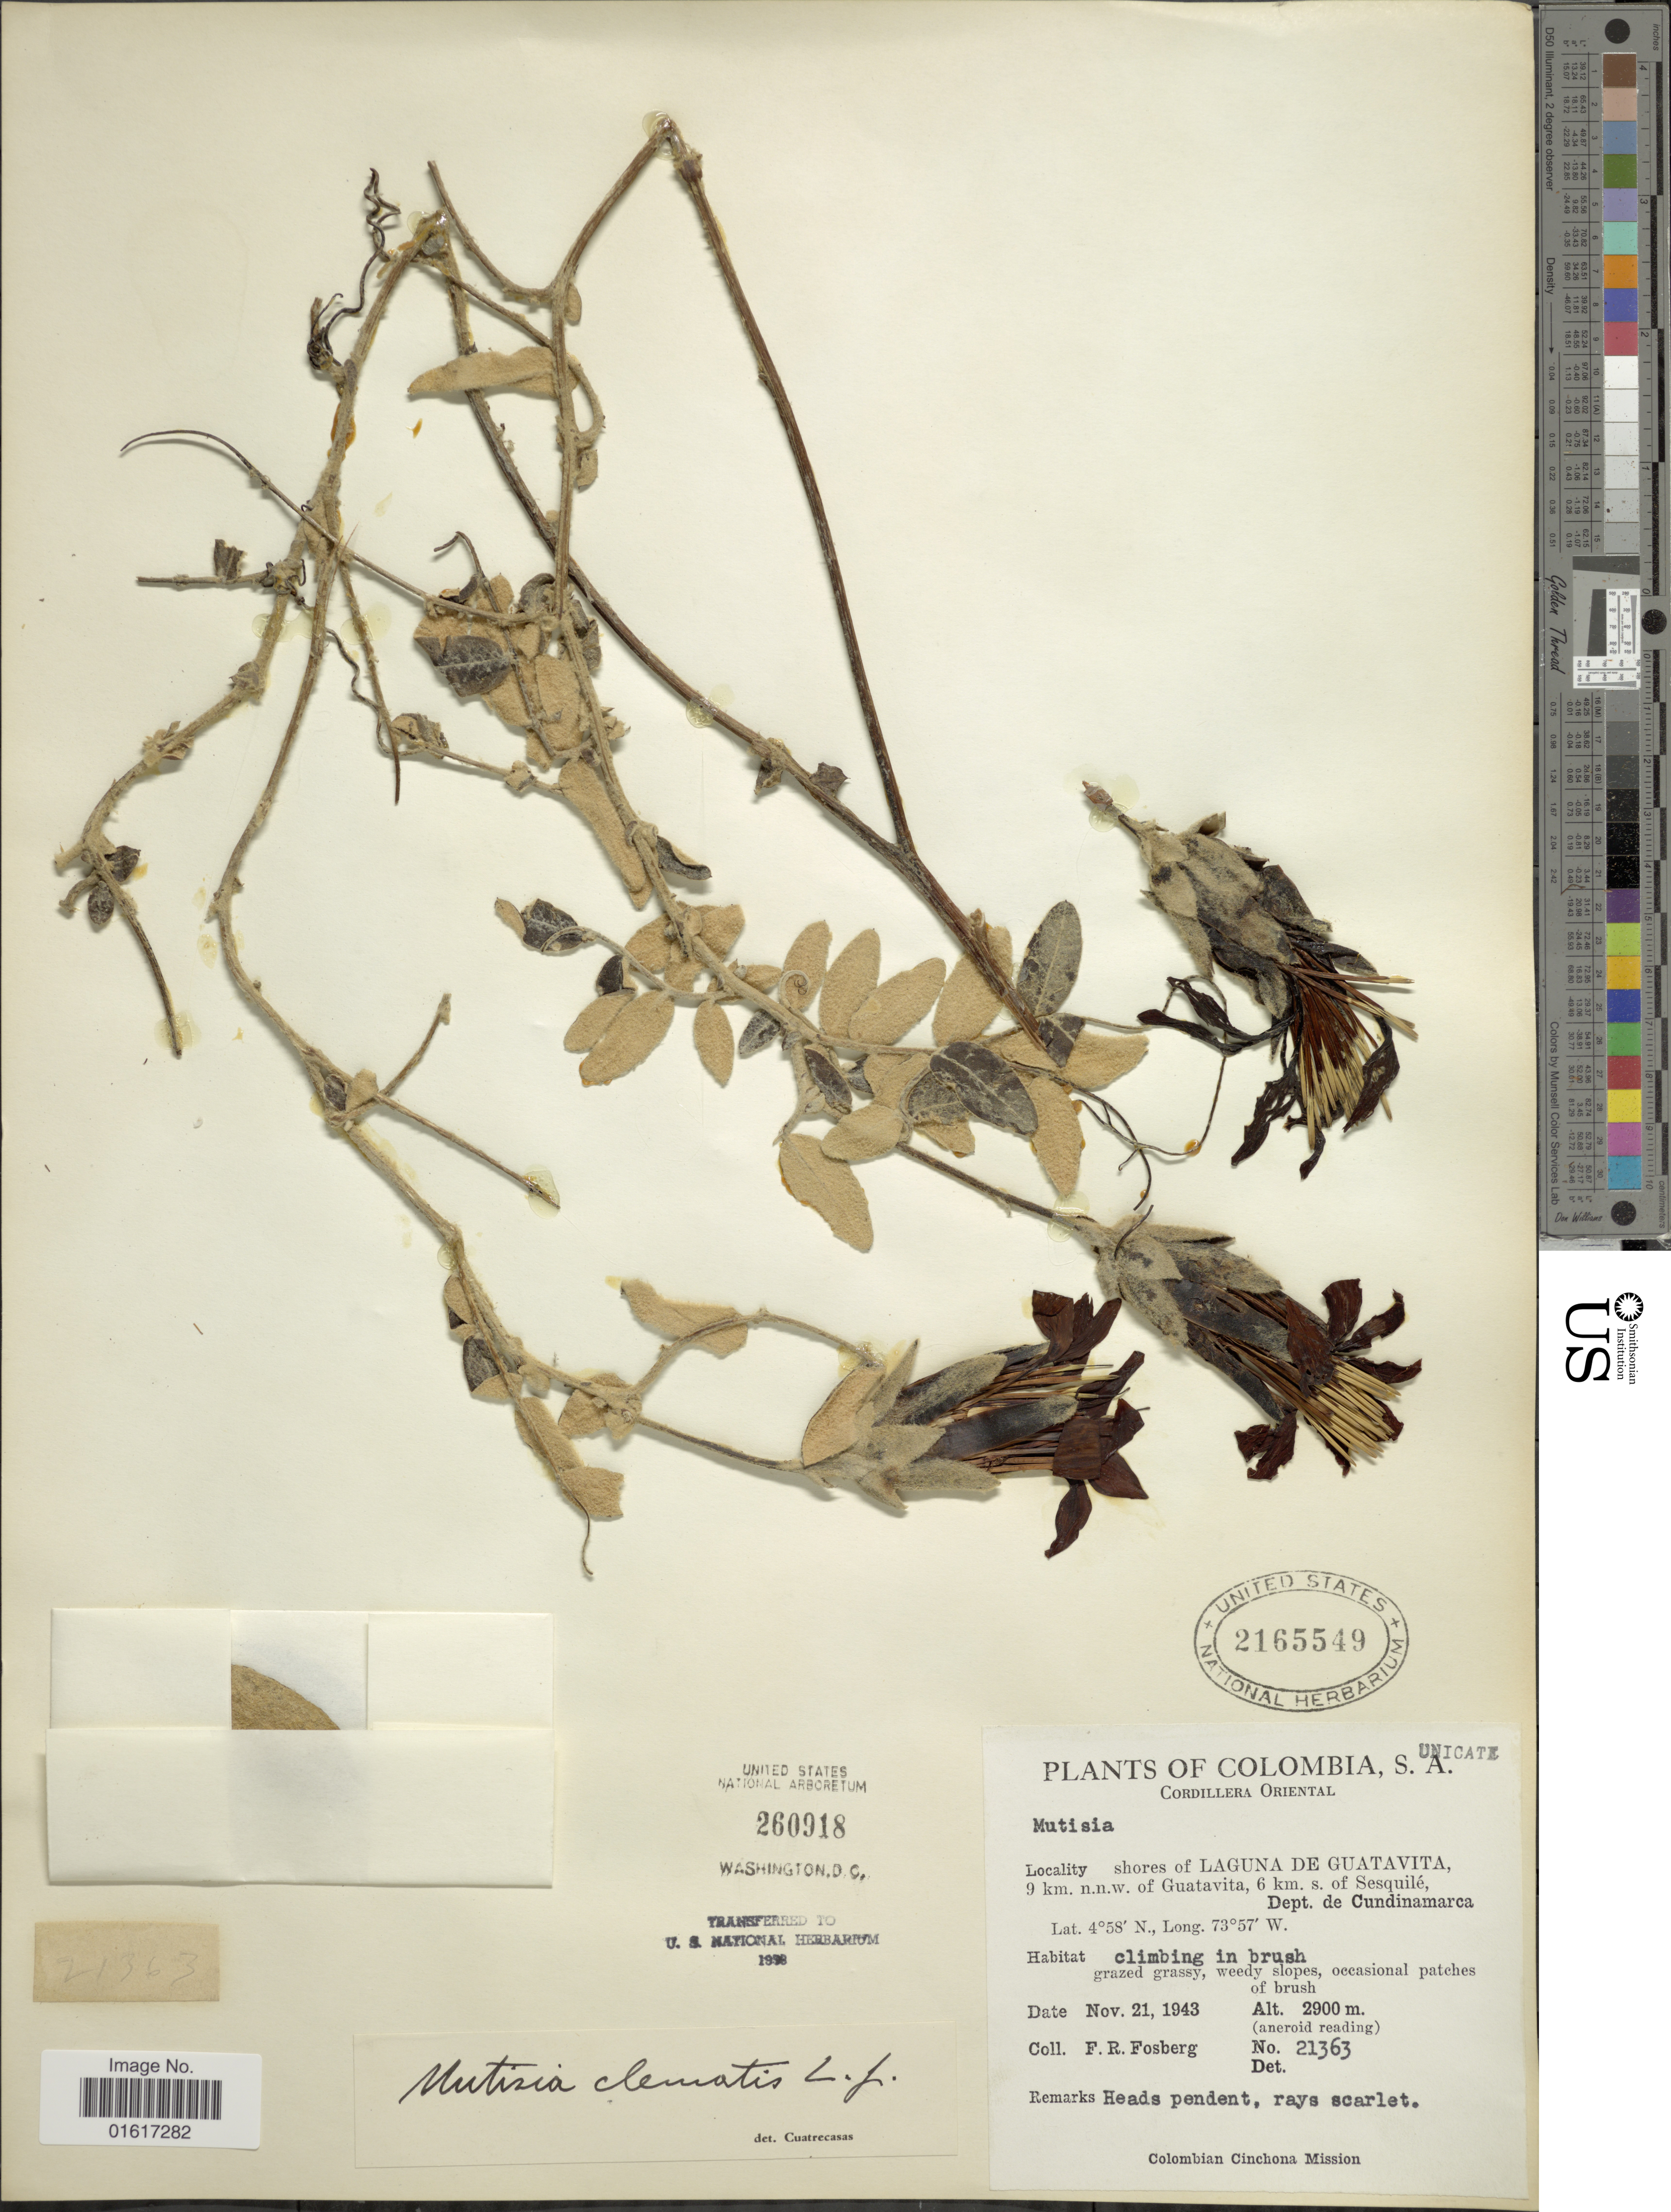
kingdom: Plantae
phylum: Tracheophyta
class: Magnoliopsida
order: Asterales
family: Asteraceae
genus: Mutisia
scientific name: Mutisia clematis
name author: L. f.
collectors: F. R. Fosberg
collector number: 21363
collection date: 1943-11-21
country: Colombia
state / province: Cundinamarca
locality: Cordillera Oriental. shores of Laguna de Guatavita, 9 km. n.n.w. of Guatavita, 6 km. s. of Sesquilé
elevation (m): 2900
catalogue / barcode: US 2165549